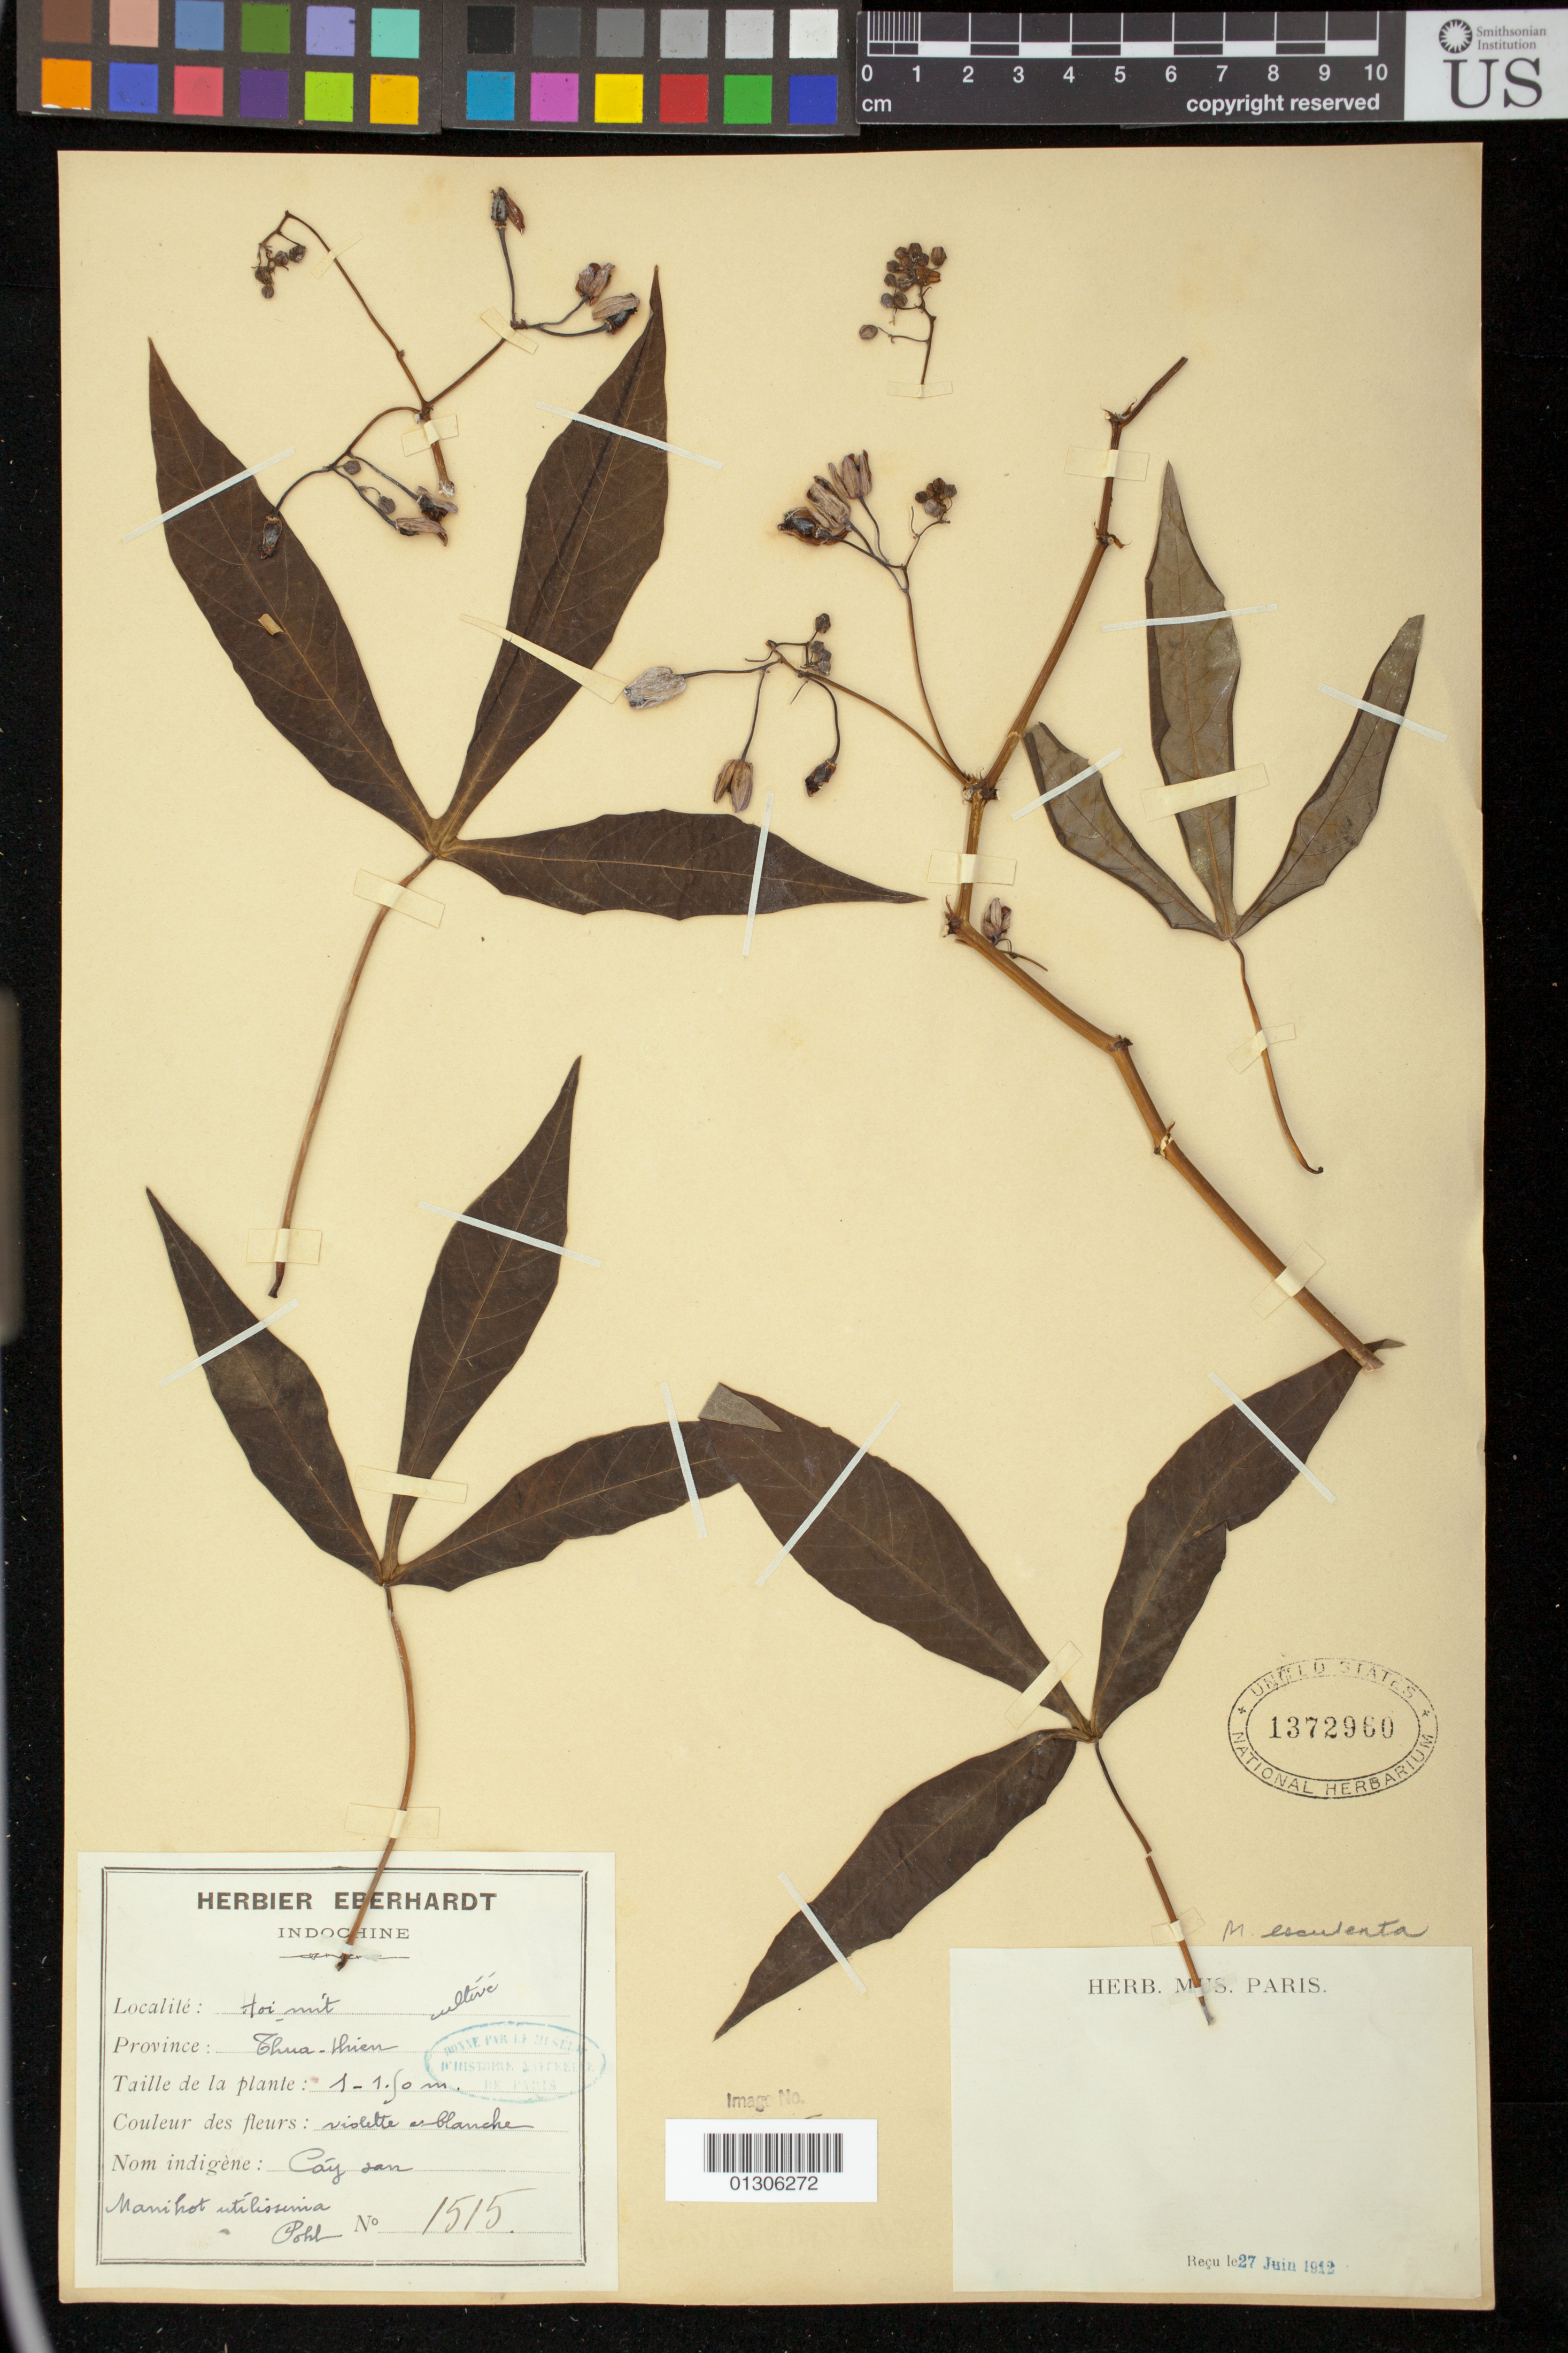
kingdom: Plantae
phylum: Tracheophyta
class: Magnoliopsida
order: Malpighiales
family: Euphorbiaceae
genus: Manihot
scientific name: Manihot esculenta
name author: Crantz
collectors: P. A. Eberhardt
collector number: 1515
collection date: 1920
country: Vietnam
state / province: Thua Thiên-Hue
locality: Hoi-mit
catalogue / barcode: US 1372960